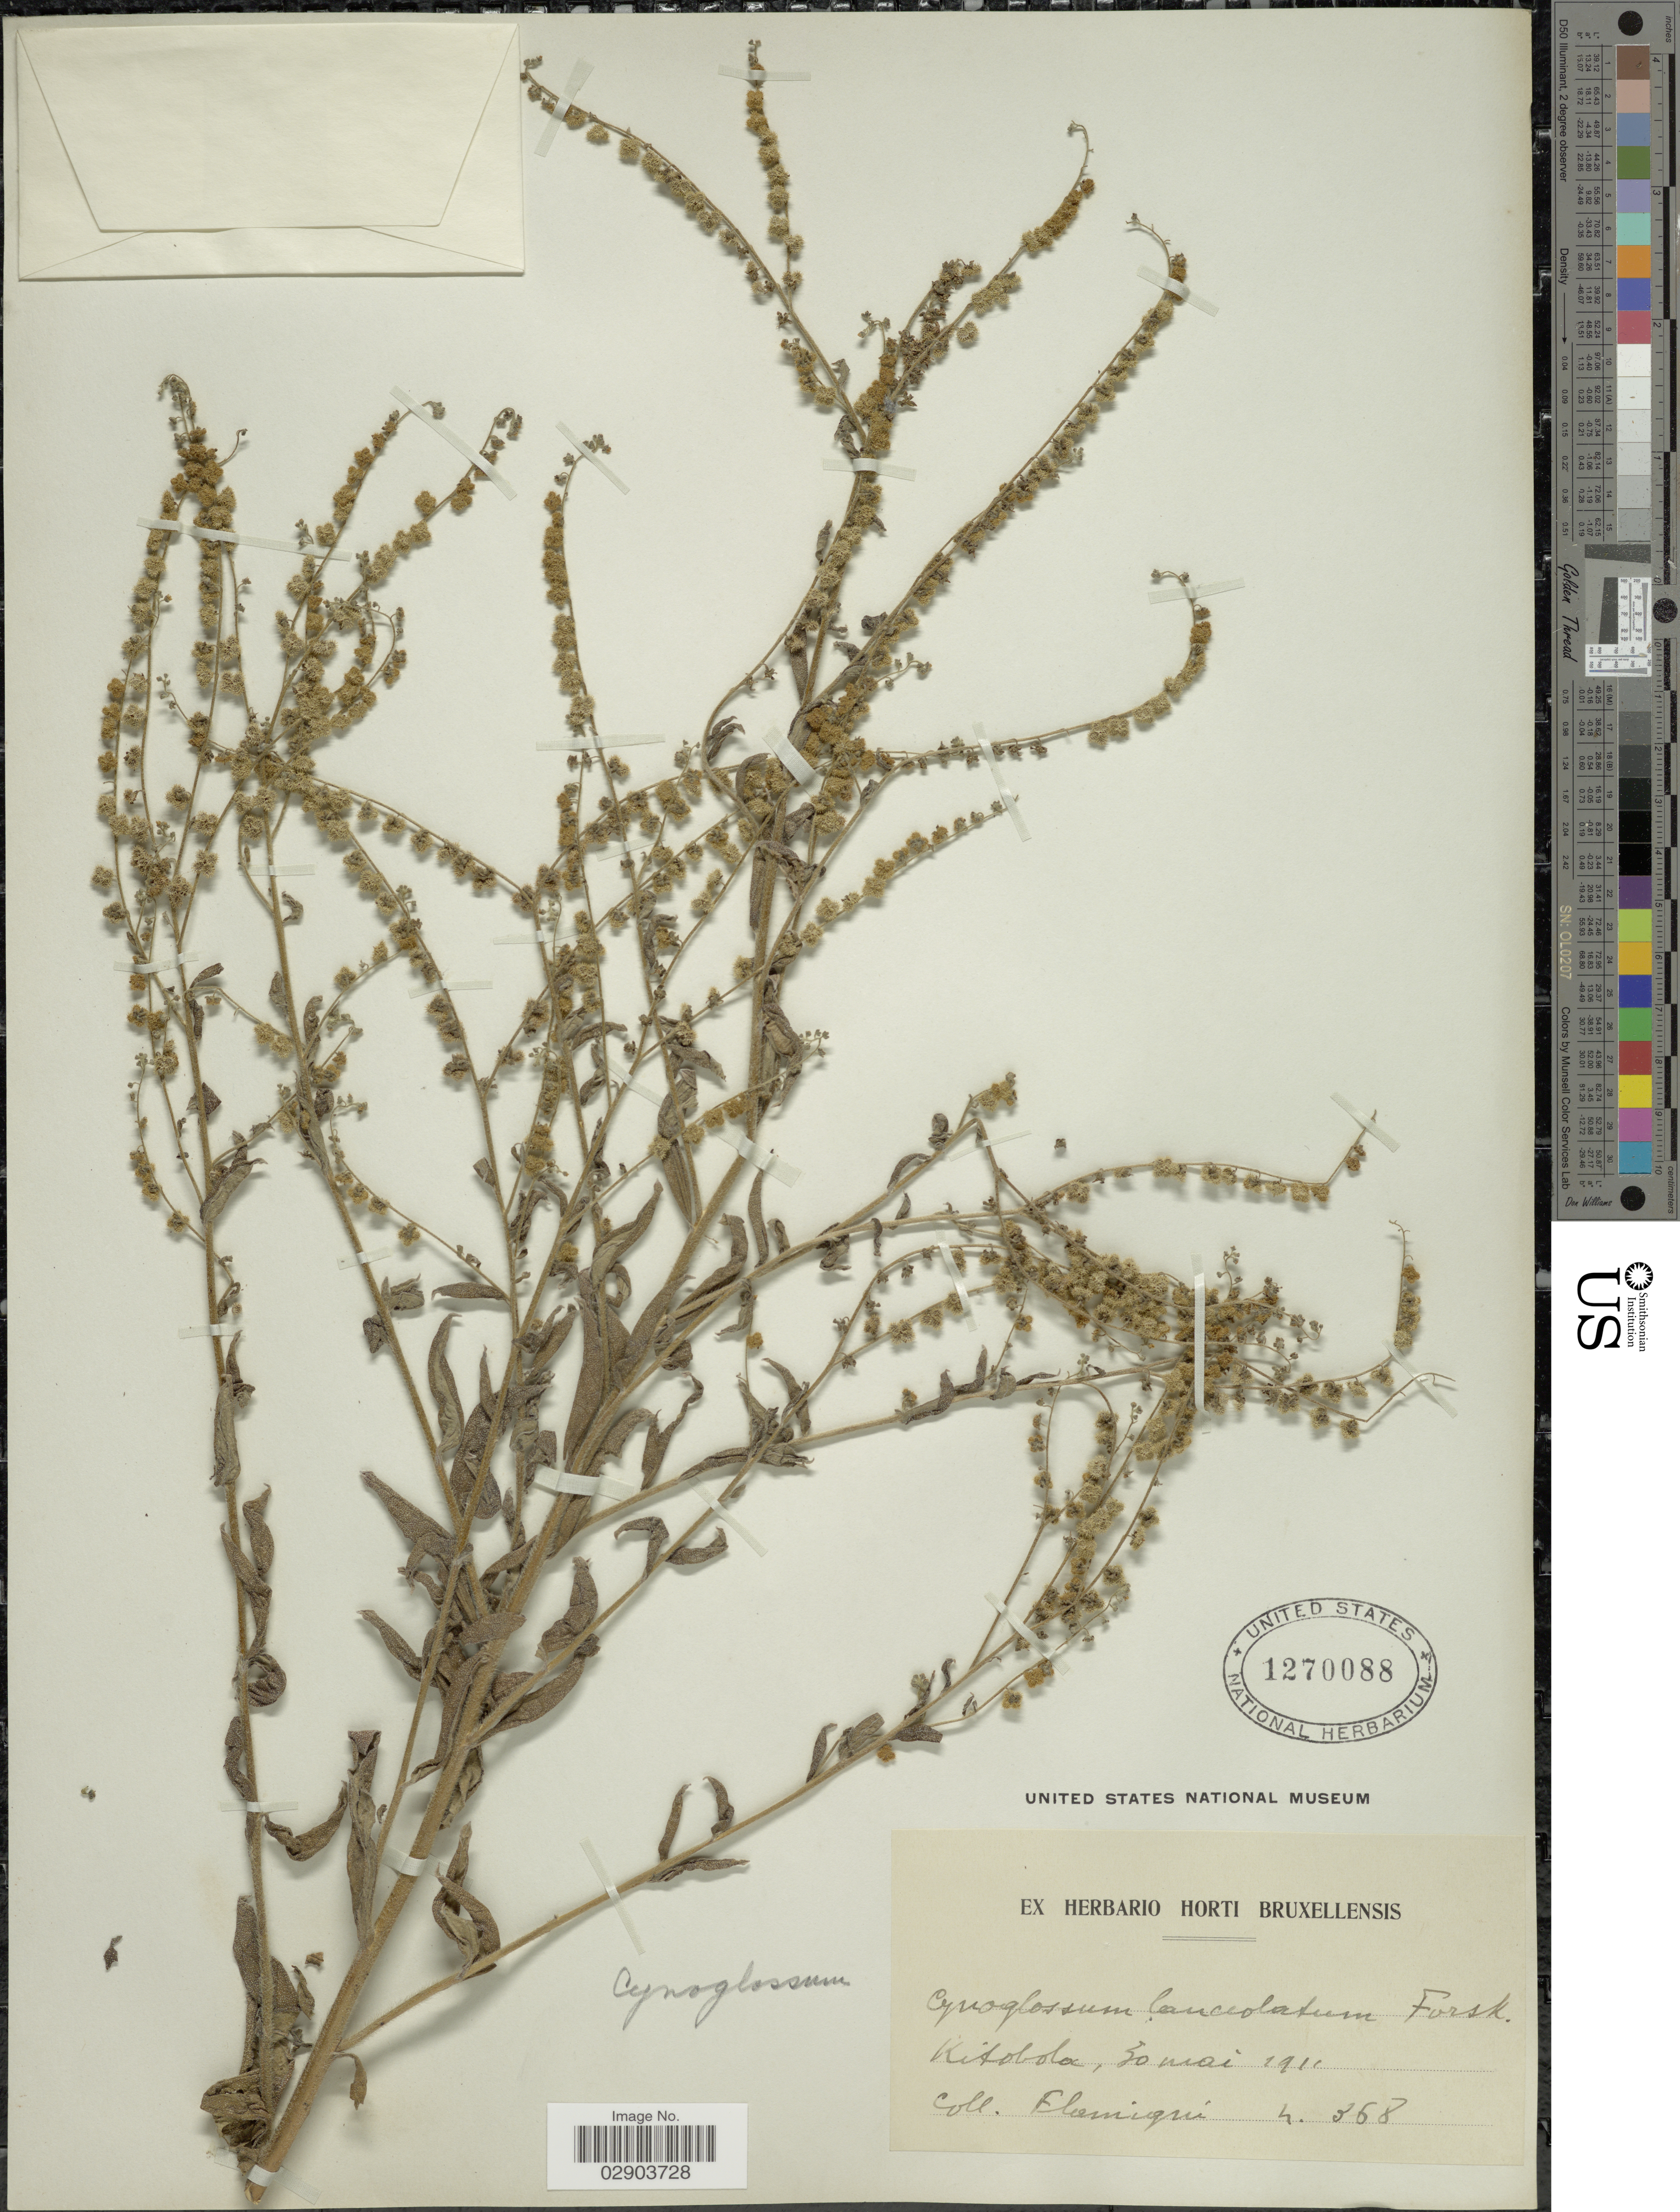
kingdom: Plantae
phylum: Tracheophyta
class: Magnoliopsida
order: Boraginales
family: Boraginaceae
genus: Cynoglossum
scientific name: Cynoglossum lanceolatum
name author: Forssk.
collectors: Flamigny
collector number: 368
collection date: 1911-05-30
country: Congo, Democratic Republic of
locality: Kitobola.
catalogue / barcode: US 1270088